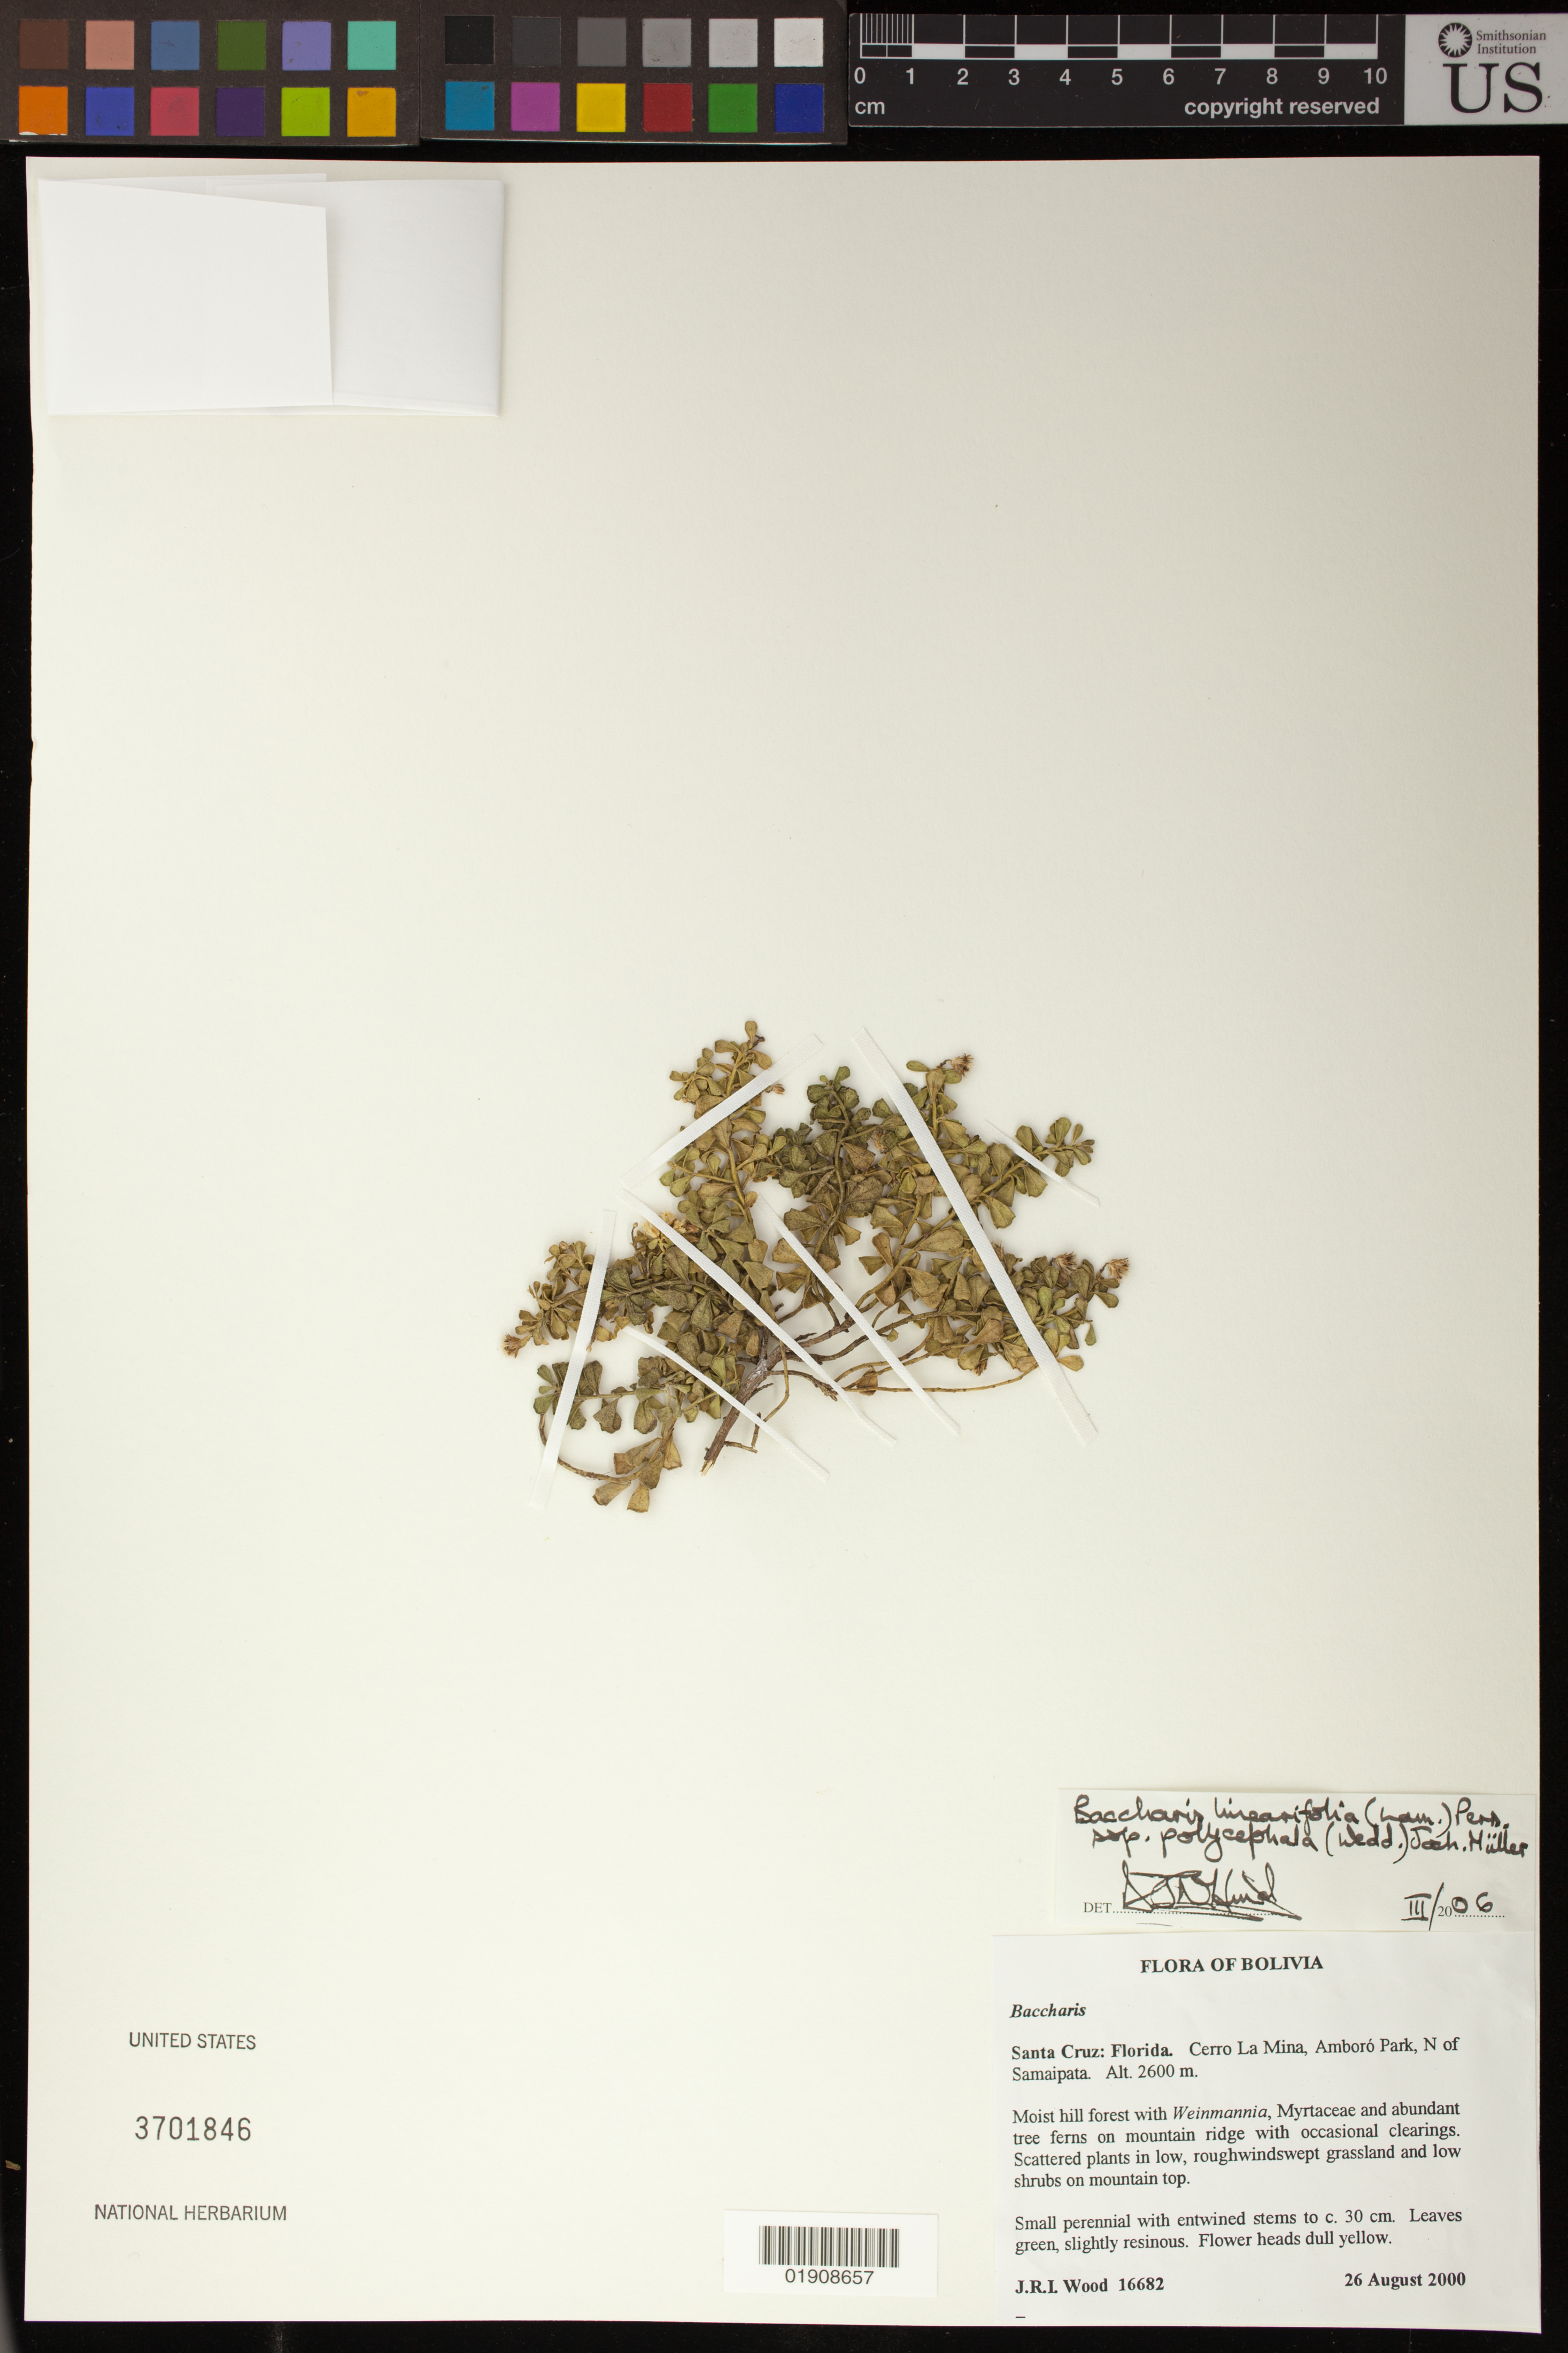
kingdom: Plantae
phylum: Tracheophyta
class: Magnoliopsida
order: Asterales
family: Asteraceae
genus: Baccharis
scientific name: Baccharis linearifolia subsp. polycephala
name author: (Lam.) Pers.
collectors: J. R. I. Wood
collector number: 16682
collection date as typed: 26 August 2000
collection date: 2000-08-26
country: Bolivia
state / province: Santa Cruz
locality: Florida: Cerro La Mina, Amboro Park, N of Samaipata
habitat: Moist hill forwest with Weinmannia, Myrtaceae and abundant tree ferns on mountain ridge with occasional clearings. Scattered plants in low, roughwindswept grassland and low shrubs on mountain top.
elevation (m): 2600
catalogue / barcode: US 3701846